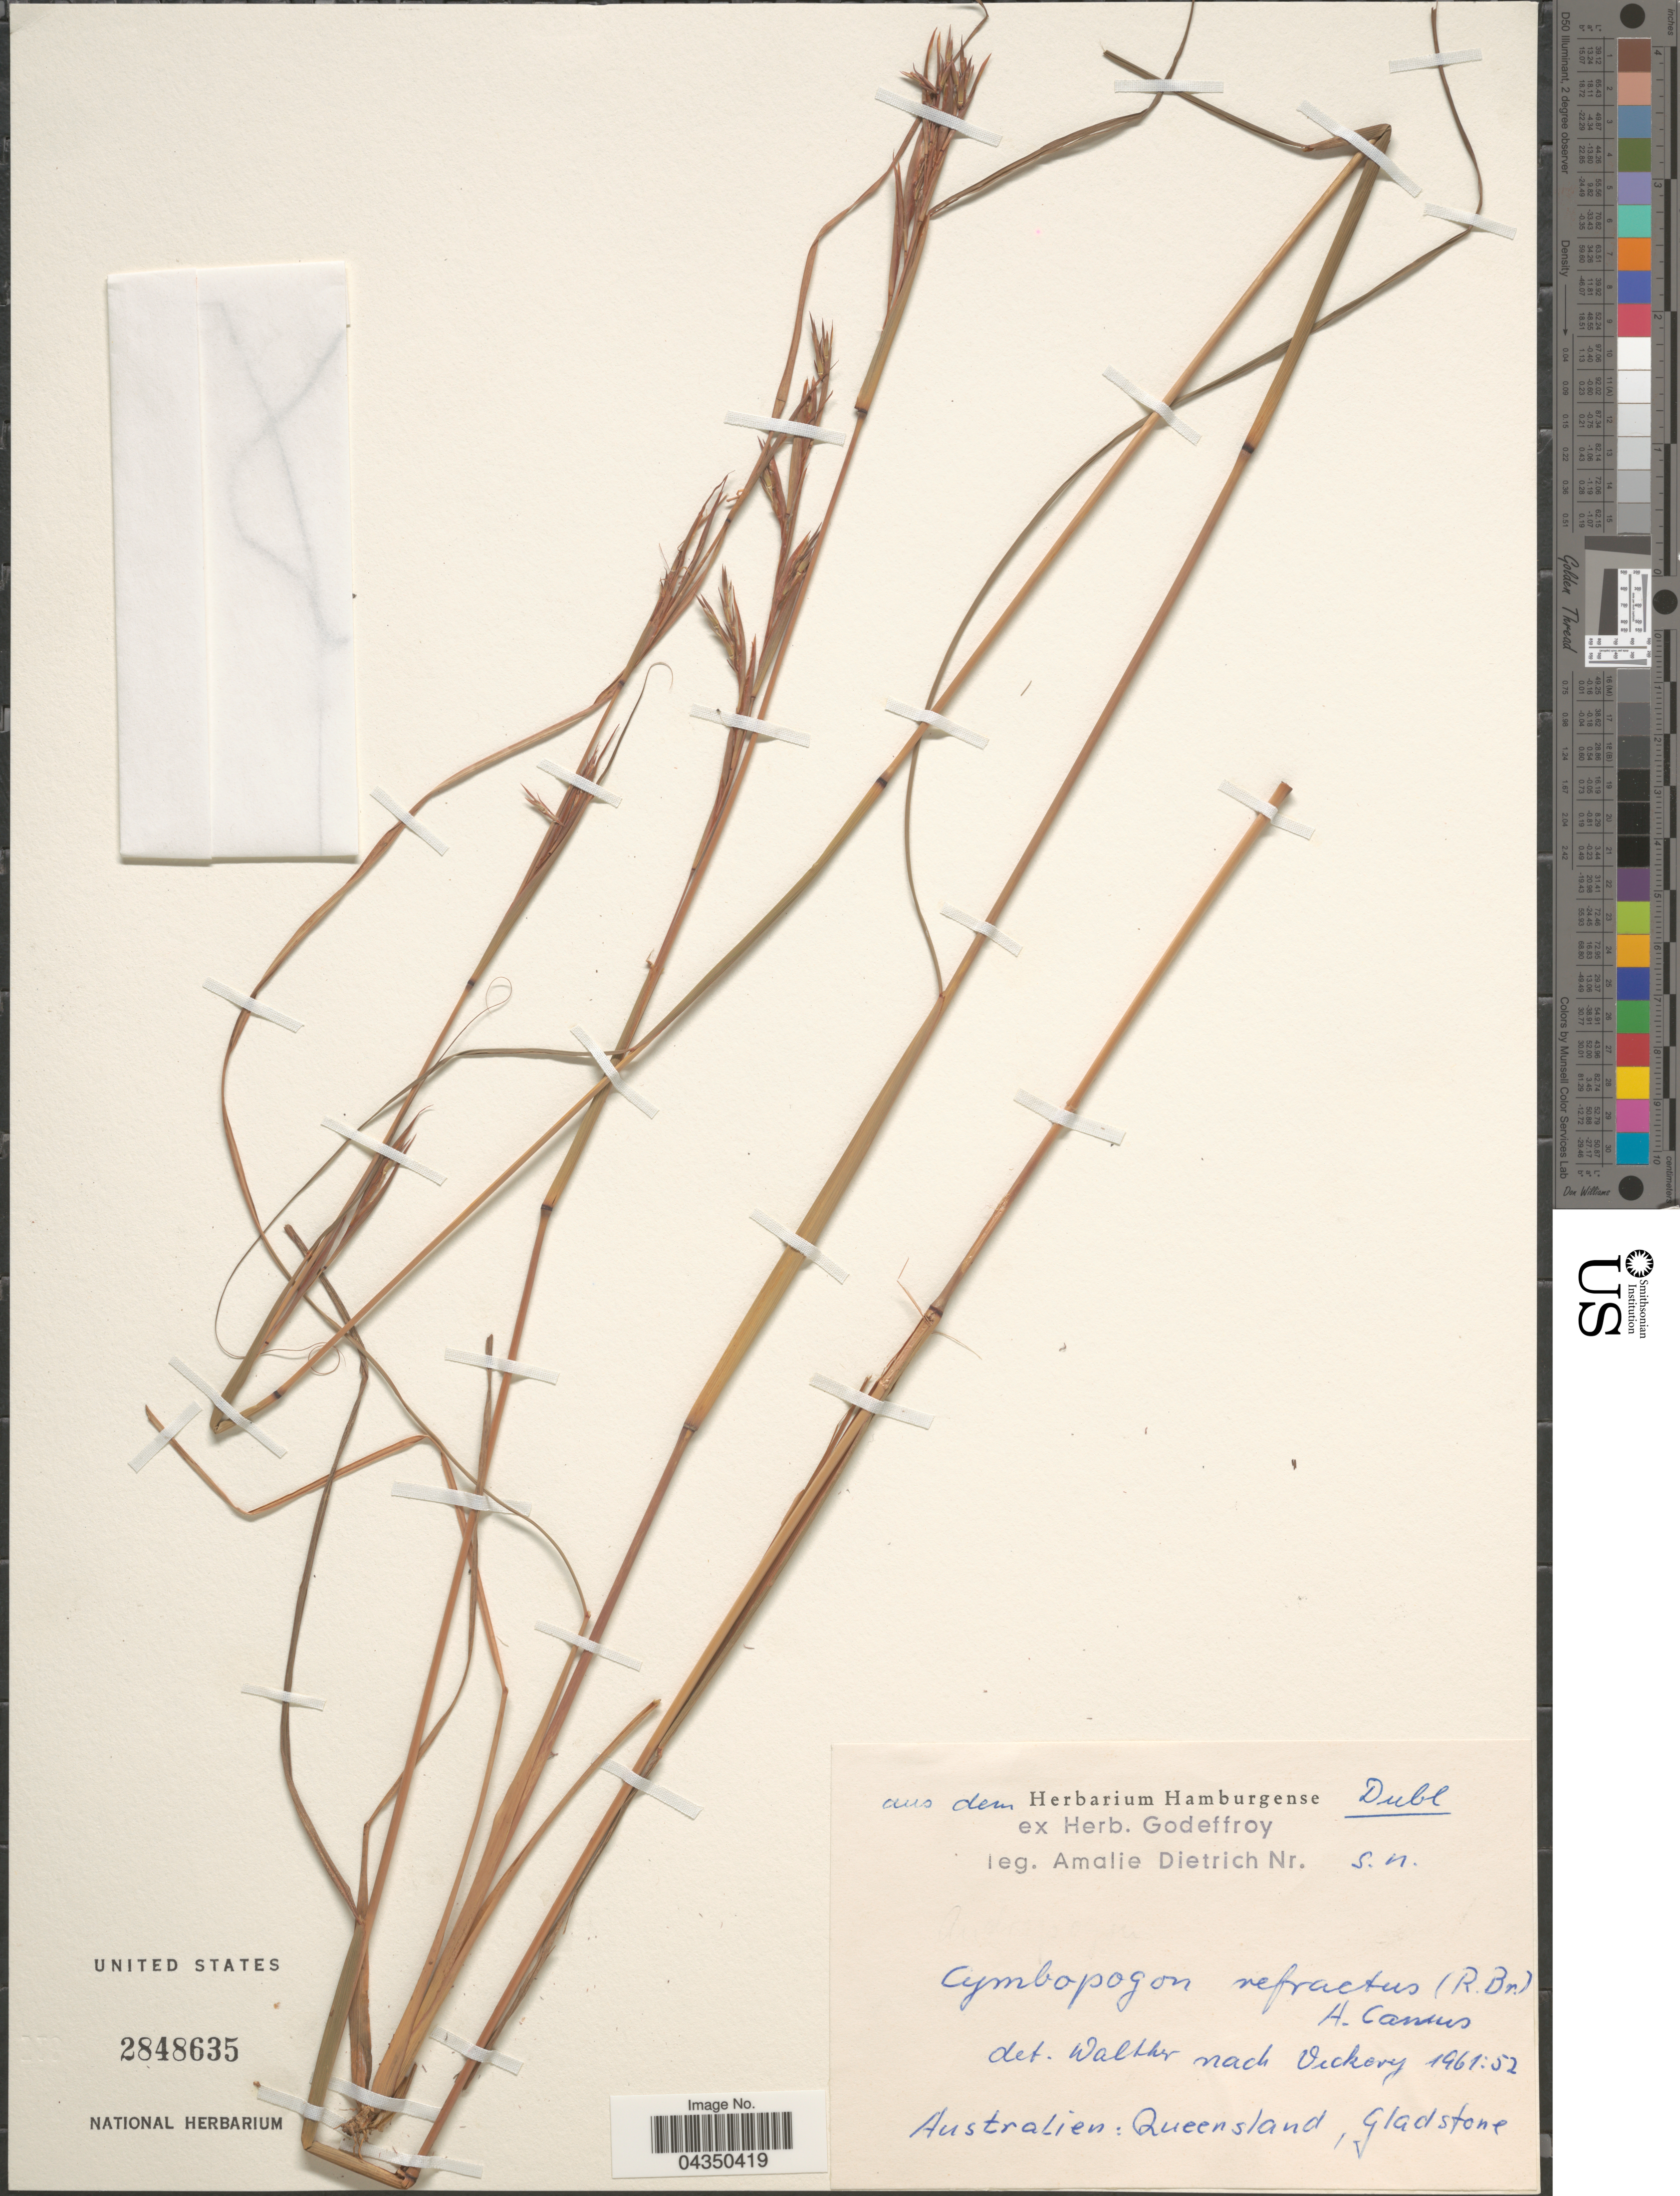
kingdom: Plantae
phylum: Tracheophyta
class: Liliopsida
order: Poales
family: Poaceae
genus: Cymbopogon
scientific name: Cymbopogon refractus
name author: (R. Br.) A. Camus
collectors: A. G. Dietrich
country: Australia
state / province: Queensland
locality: Gladstone.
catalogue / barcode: US 2848635